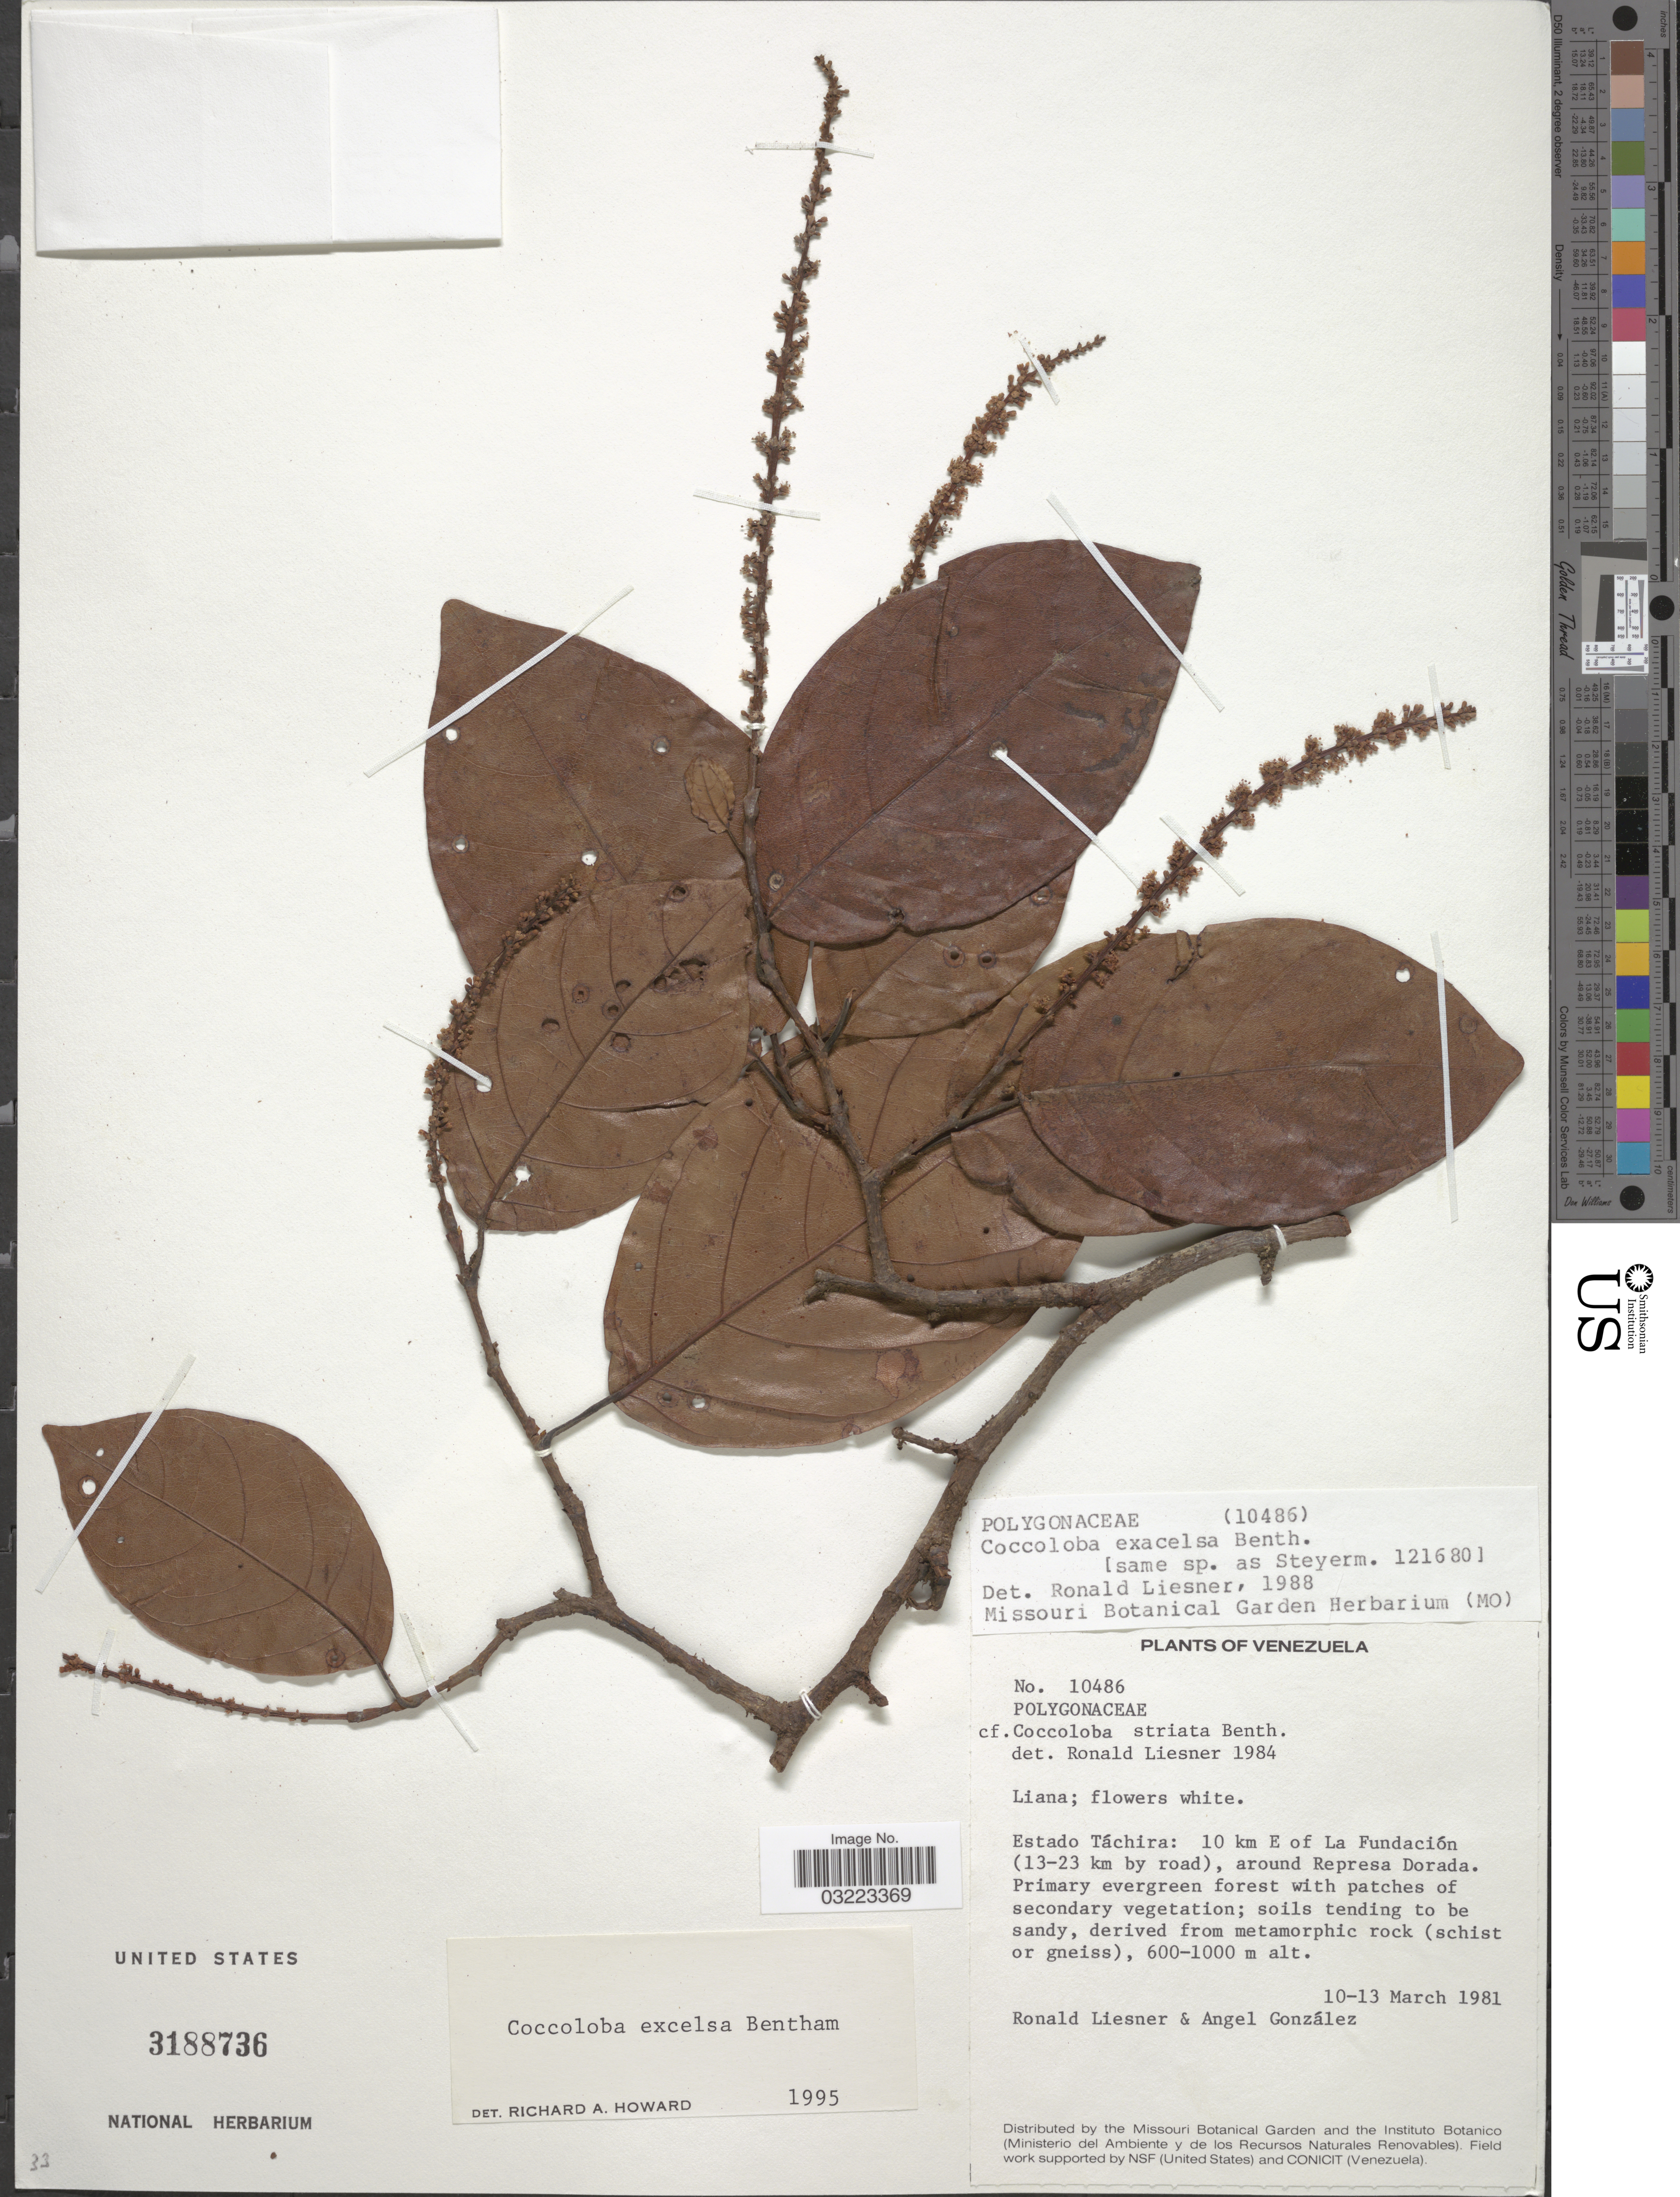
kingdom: Plantae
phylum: Tracheophyta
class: Magnoliopsida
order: Caryophyllales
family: Polygonaceae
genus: Coccoloba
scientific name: Coccoloba excelsa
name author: Benth.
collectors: R. L. Liesner & A. C. González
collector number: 10486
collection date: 1981-03-10/1981-03-13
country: Venezuela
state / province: Tachira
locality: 10 km E of La Fundación (13-23 km by road), around Represa Dorada.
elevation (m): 600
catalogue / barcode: US 3188736